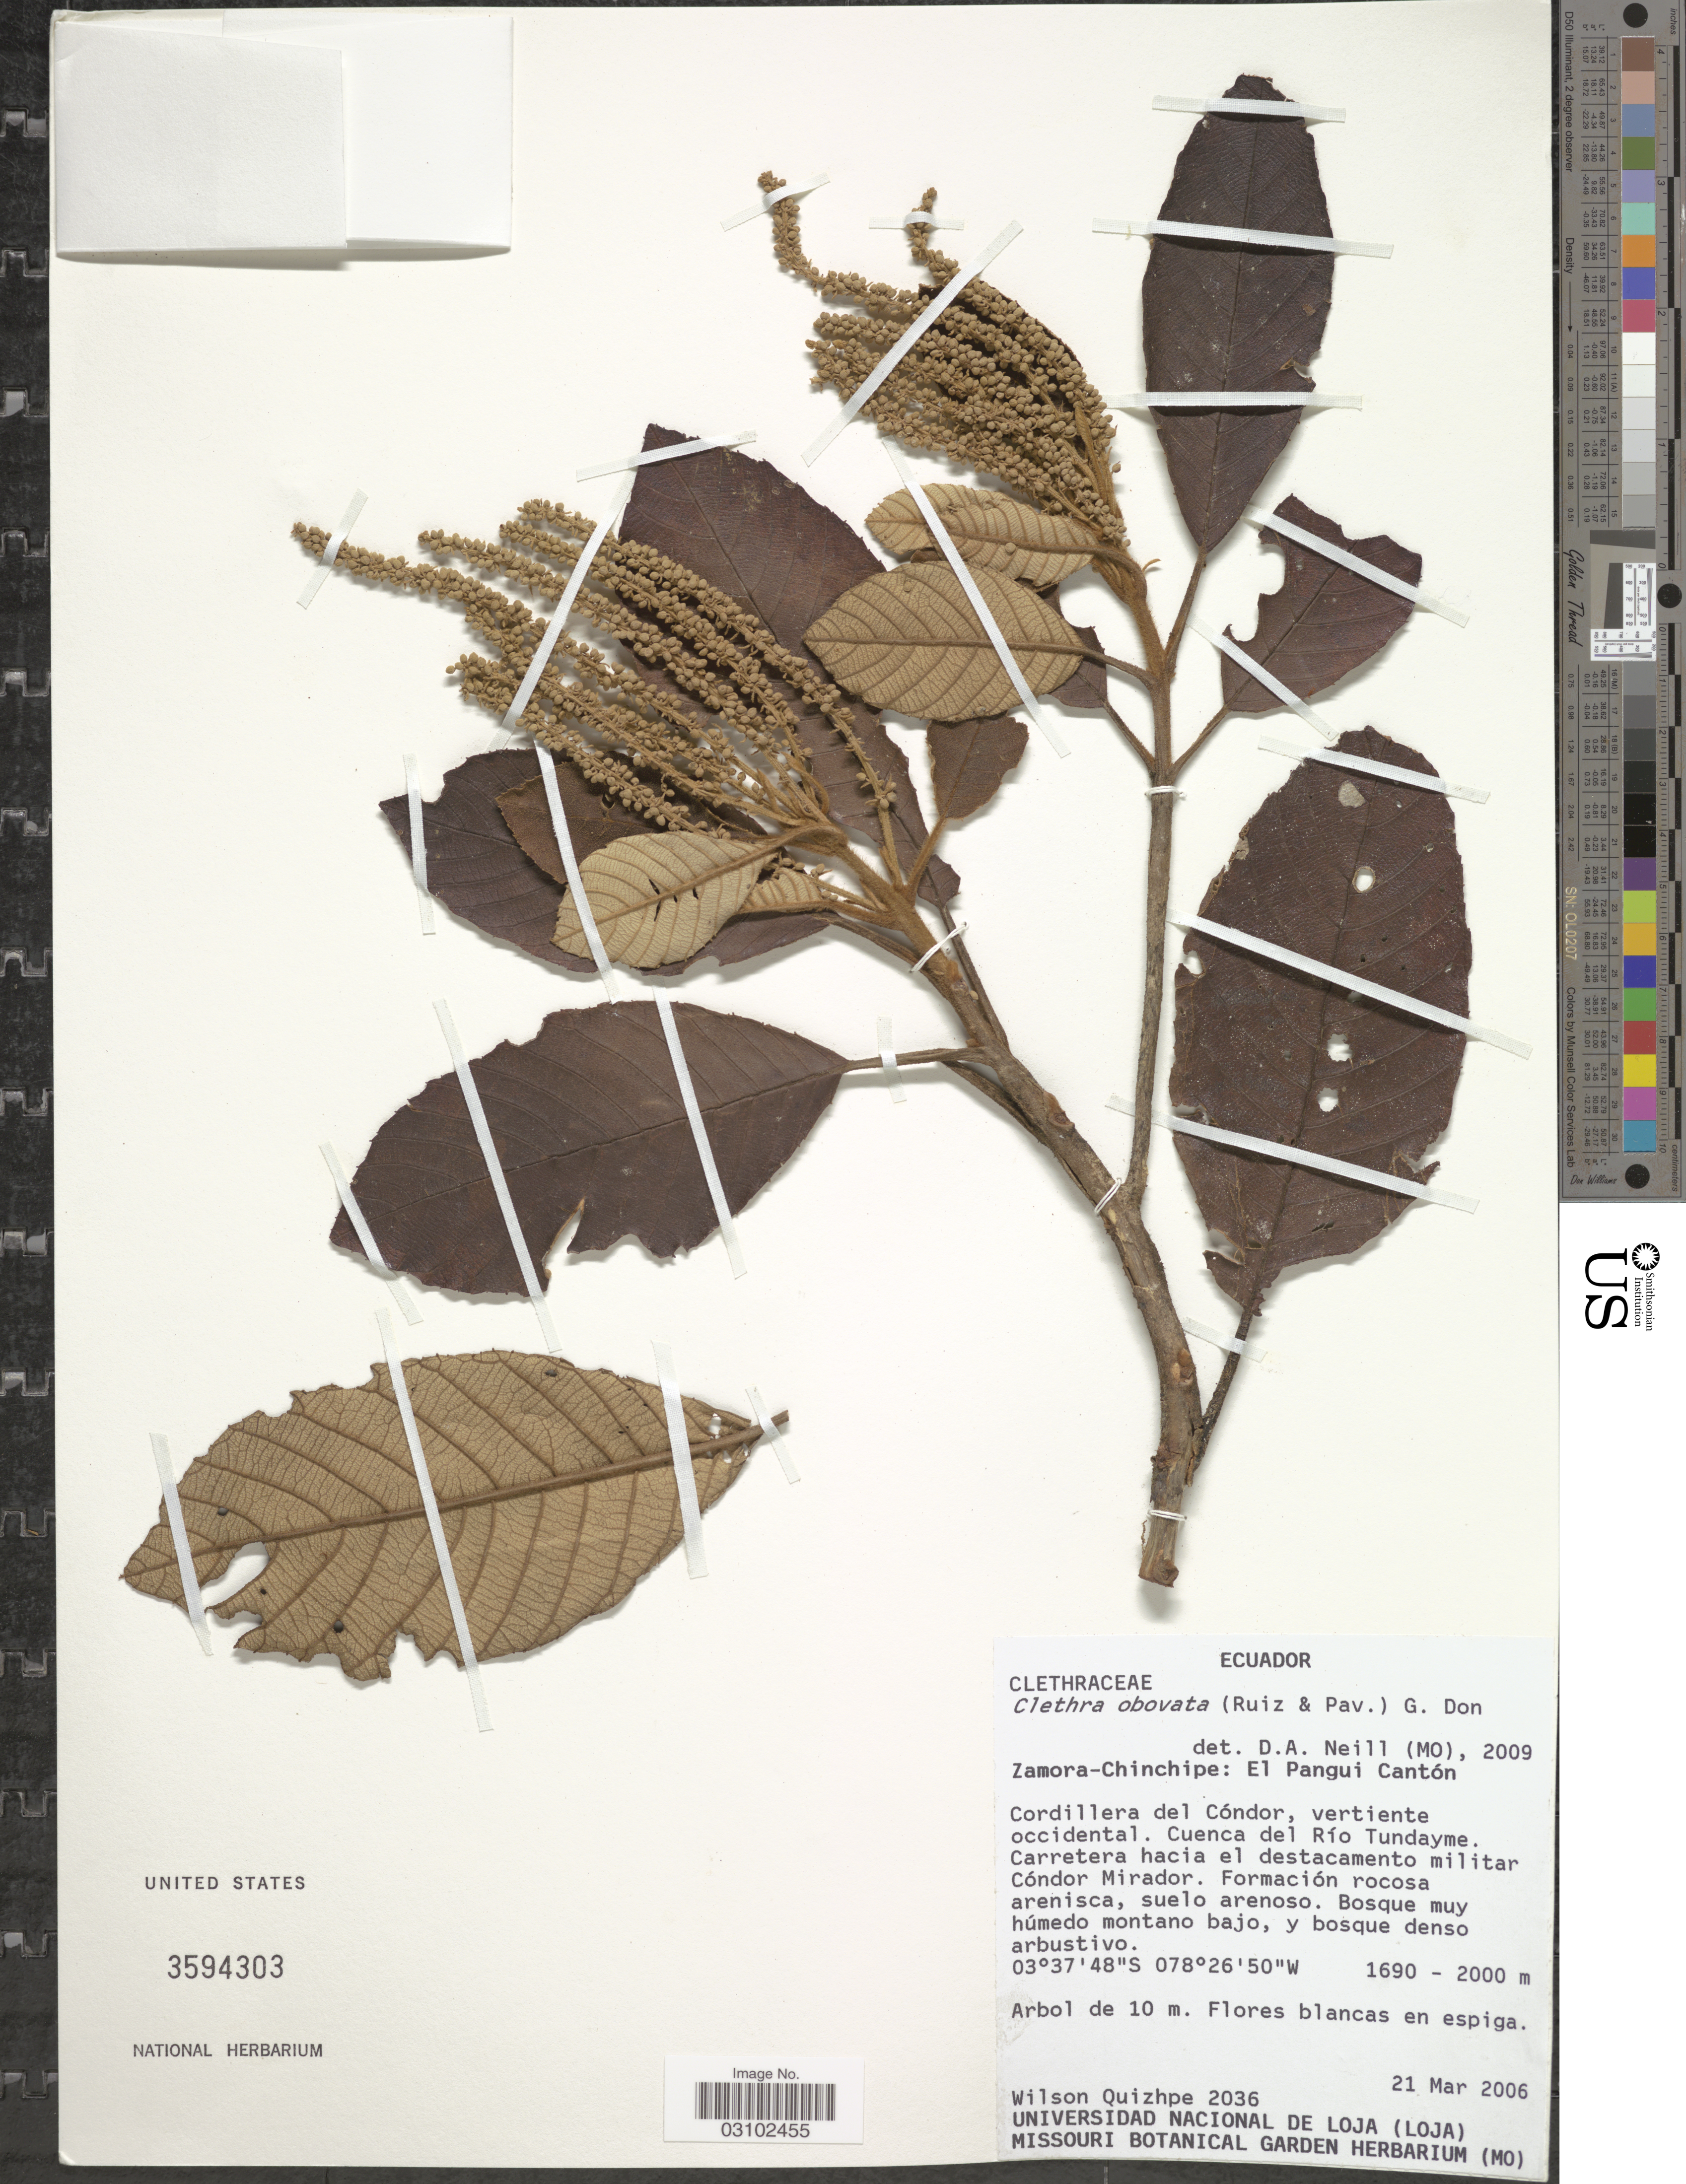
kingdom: Plantae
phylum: Tracheophyta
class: Magnoliopsida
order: Ericales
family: Clethraceae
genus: Clethra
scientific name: Clethra obovata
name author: (Ruiz & Pav.) G. Don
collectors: W. Quizhpe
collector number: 2036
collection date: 2006-03-21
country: Ecuador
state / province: Zamora-Chinchipe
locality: El Pangui Cantón, Cordillera del Cóndor, vertiente occidental. Cuenca del Río Tundayme. Carretera hacia el destacamento militar Cóndor Mirador.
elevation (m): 1690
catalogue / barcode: US 3594303